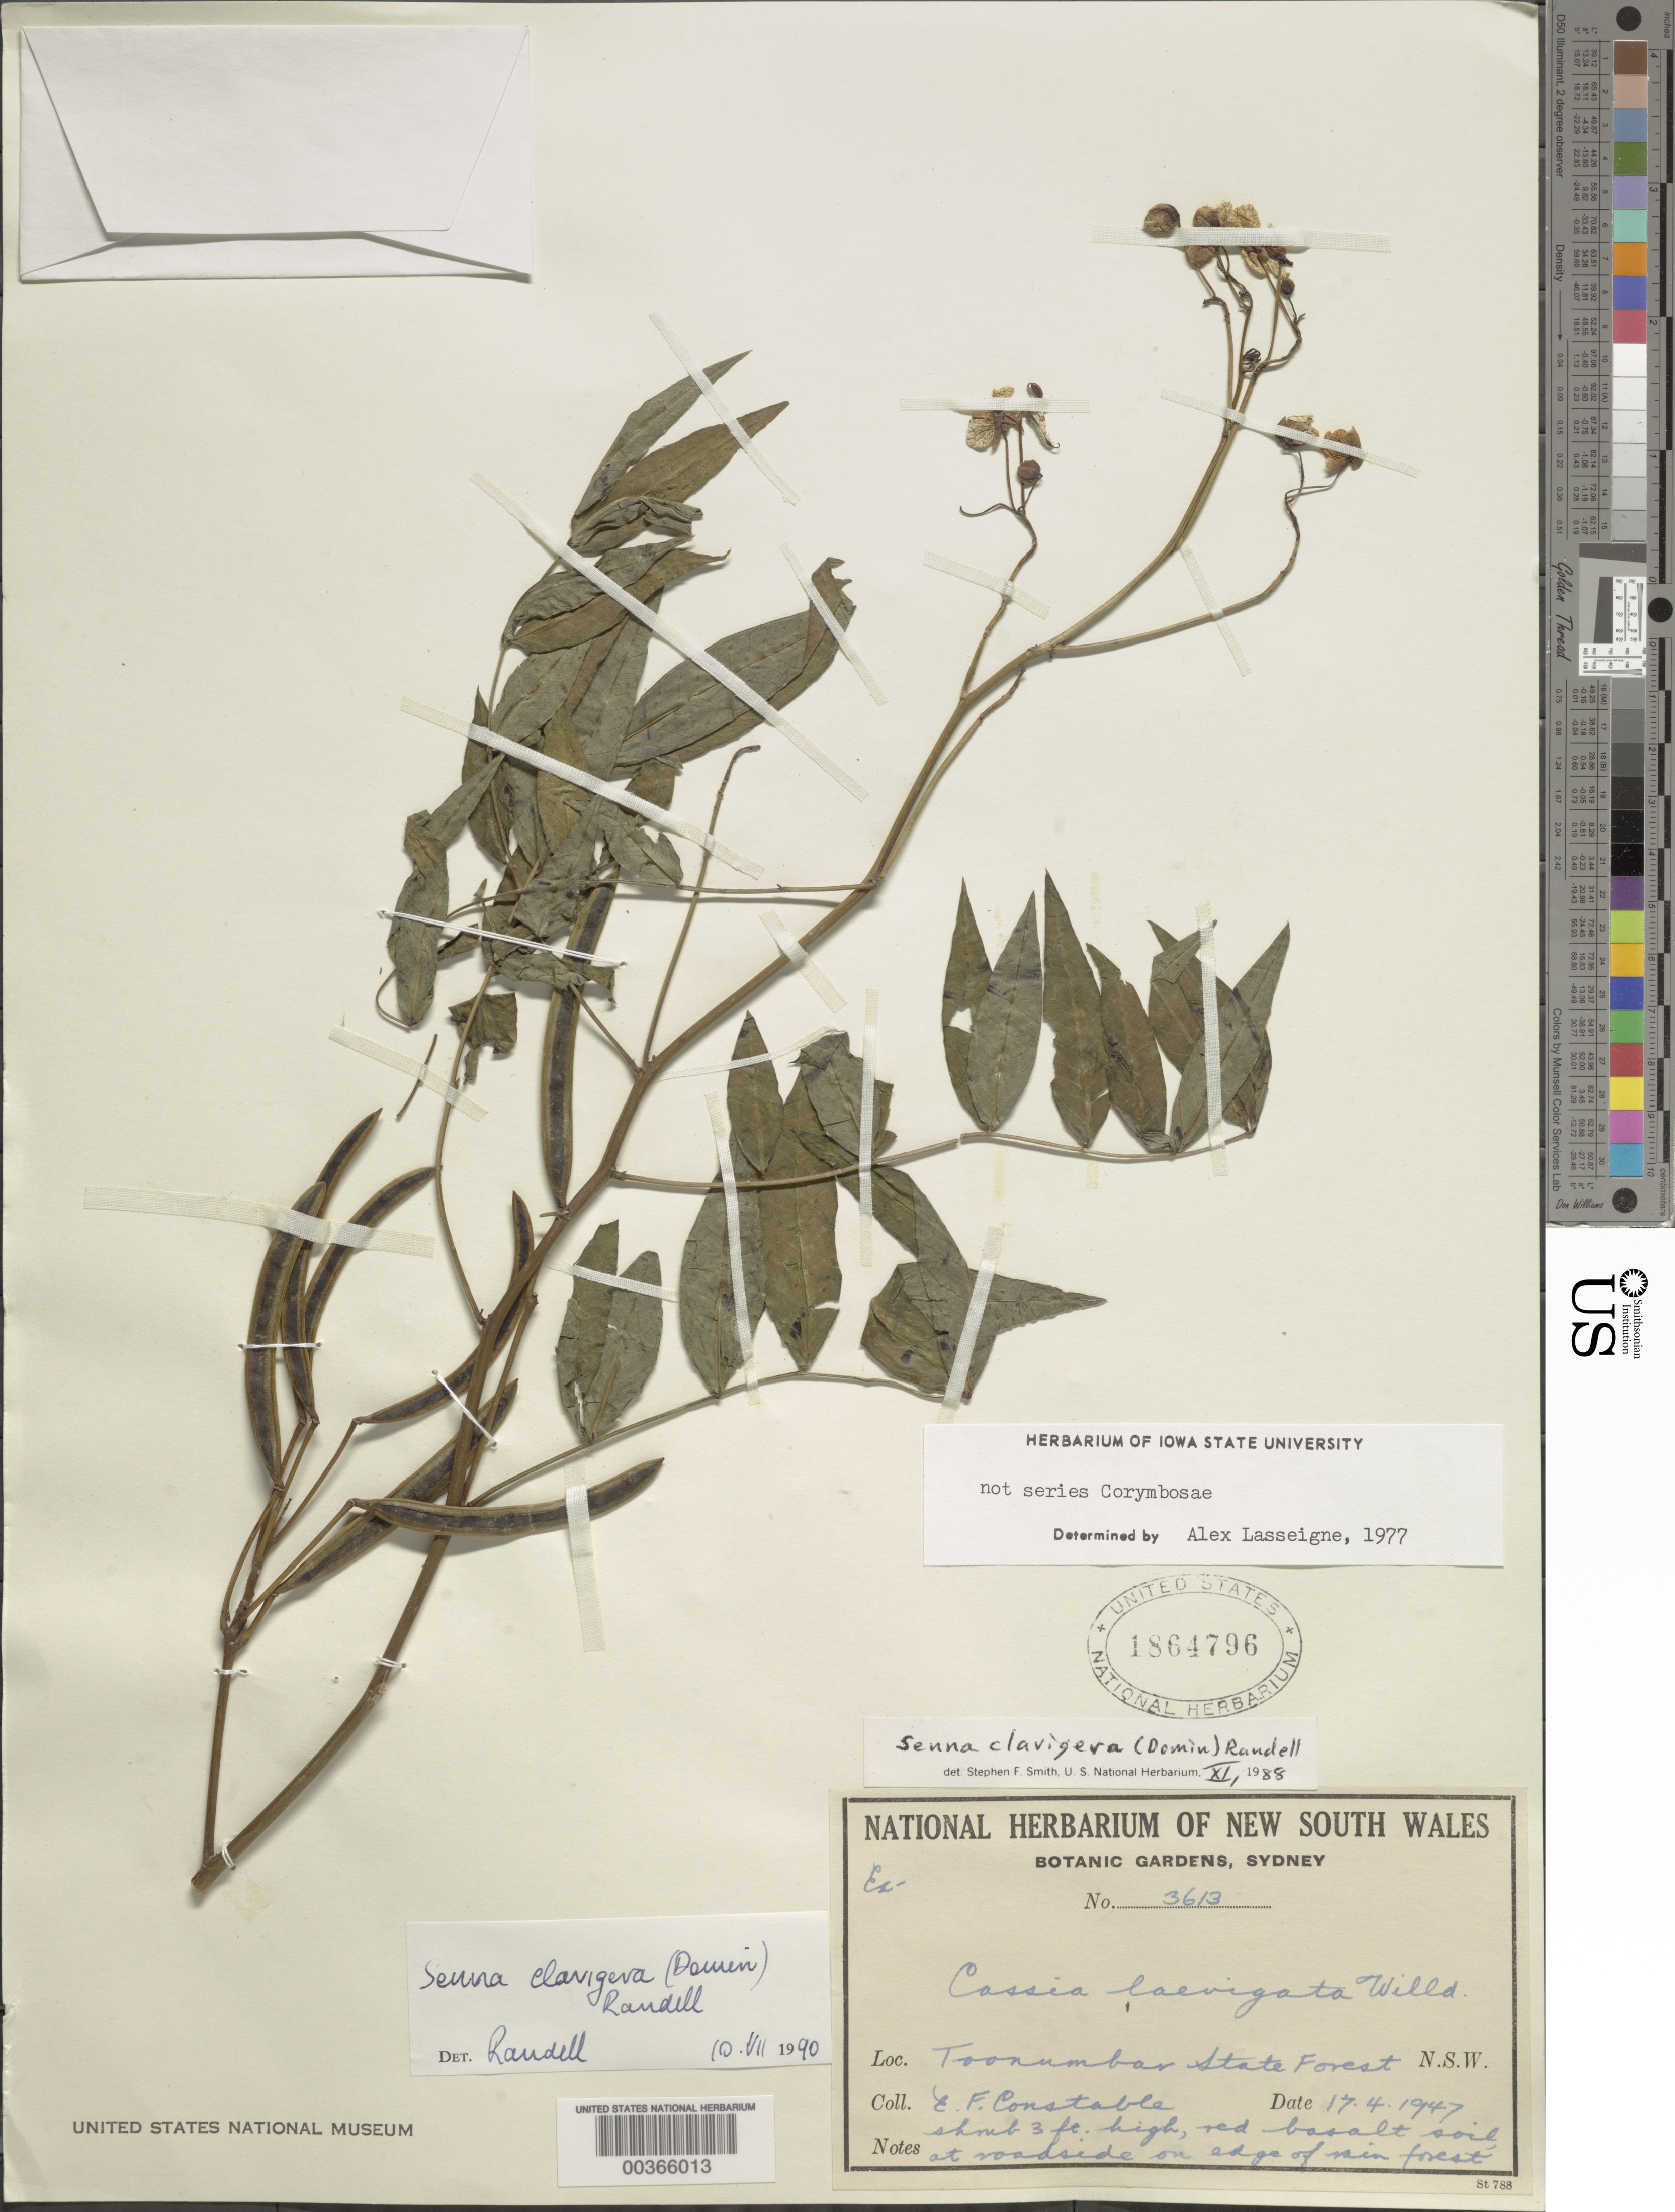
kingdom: Plantae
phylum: Tracheophyta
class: Magnoliopsida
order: Fabales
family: Fabaceae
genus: Senna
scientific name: Senna clavigera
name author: (Domin) Randell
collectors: E. F. Constable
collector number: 3613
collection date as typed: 17 Apr 1947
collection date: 1947-04-17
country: Australia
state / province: New South Wales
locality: Toonumbar state forest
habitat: Red basalt soil, at roadside on edge of rain forest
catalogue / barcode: US 1864796